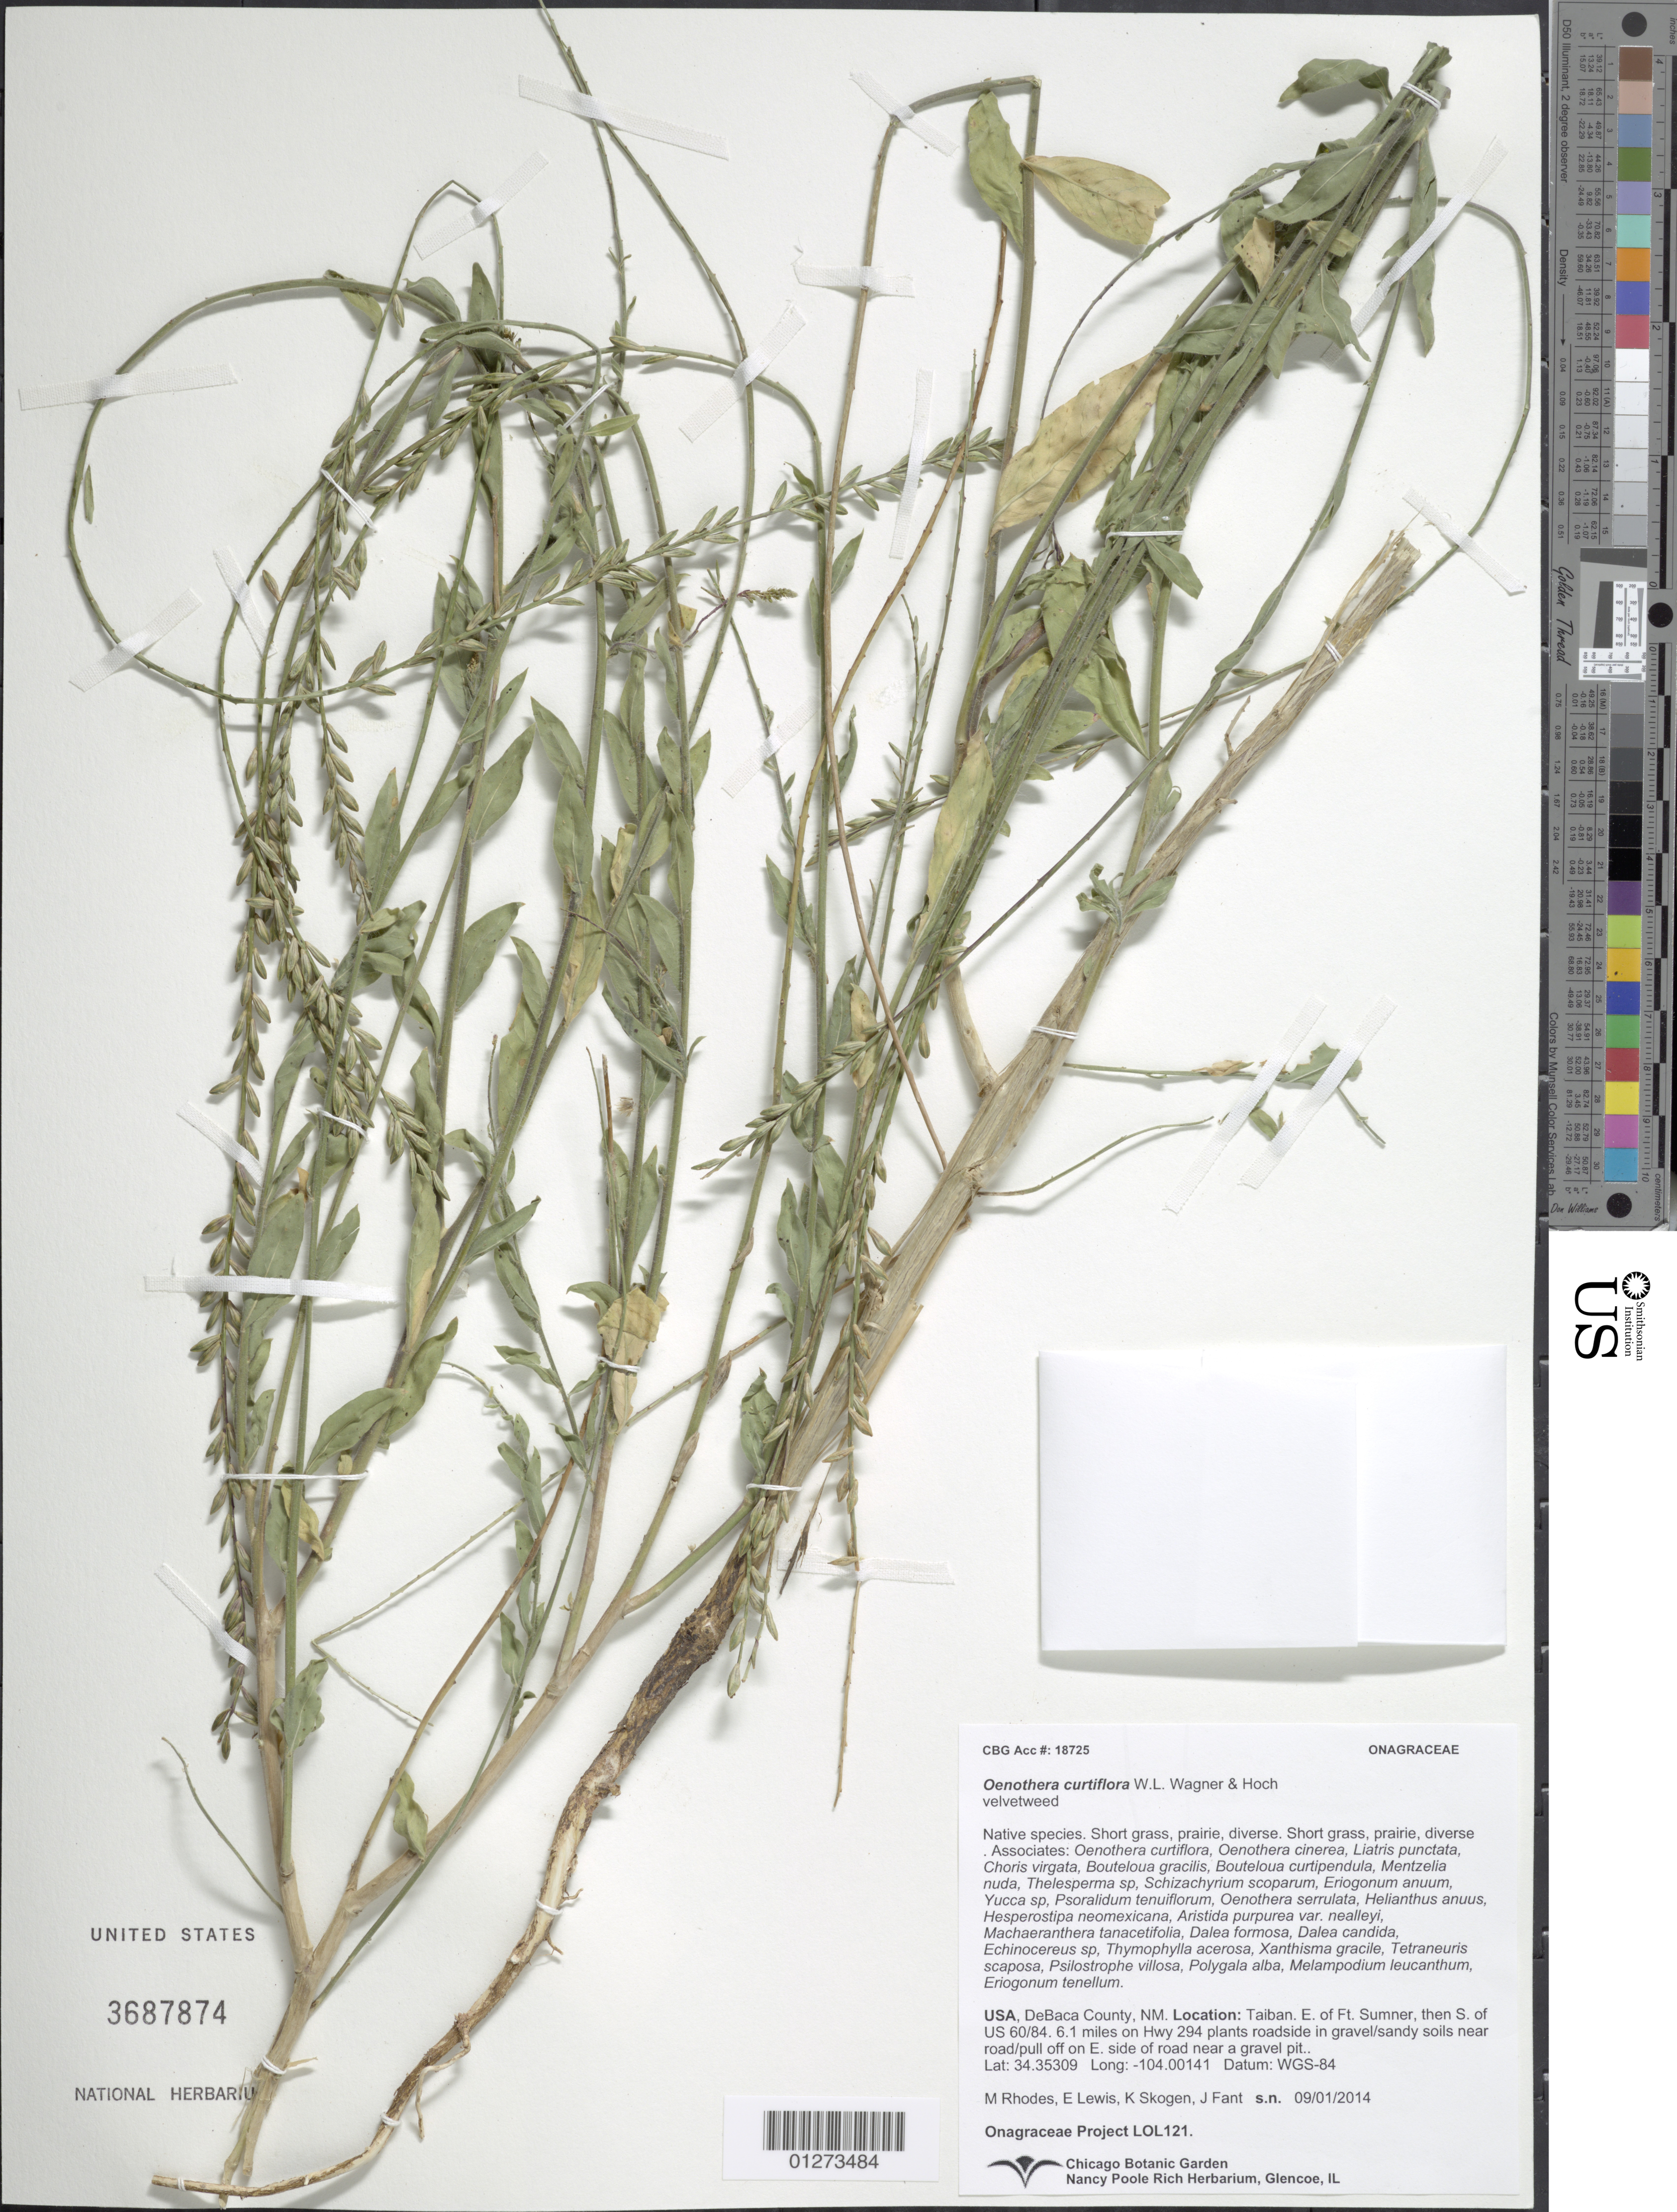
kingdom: Plantae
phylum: Tracheophyta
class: Magnoliopsida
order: Myrtales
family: Onagraceae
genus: Oenothera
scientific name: Oenothera curtiflora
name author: W.L. Wagner & Hoch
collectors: Onagraceae Project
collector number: LOL 121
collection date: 2014-09-01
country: United States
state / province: New Mexico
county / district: DeBaca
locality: E. of Ft. Sumner, then S. of US 60/84. 6.1 miles on Hwy 294 plants roadside in gravel/sandy soils near road/pull off on E. side of road near a gravel pit.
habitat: Short grass, prairie, diverse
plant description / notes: CHIC, US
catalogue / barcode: US 3687874